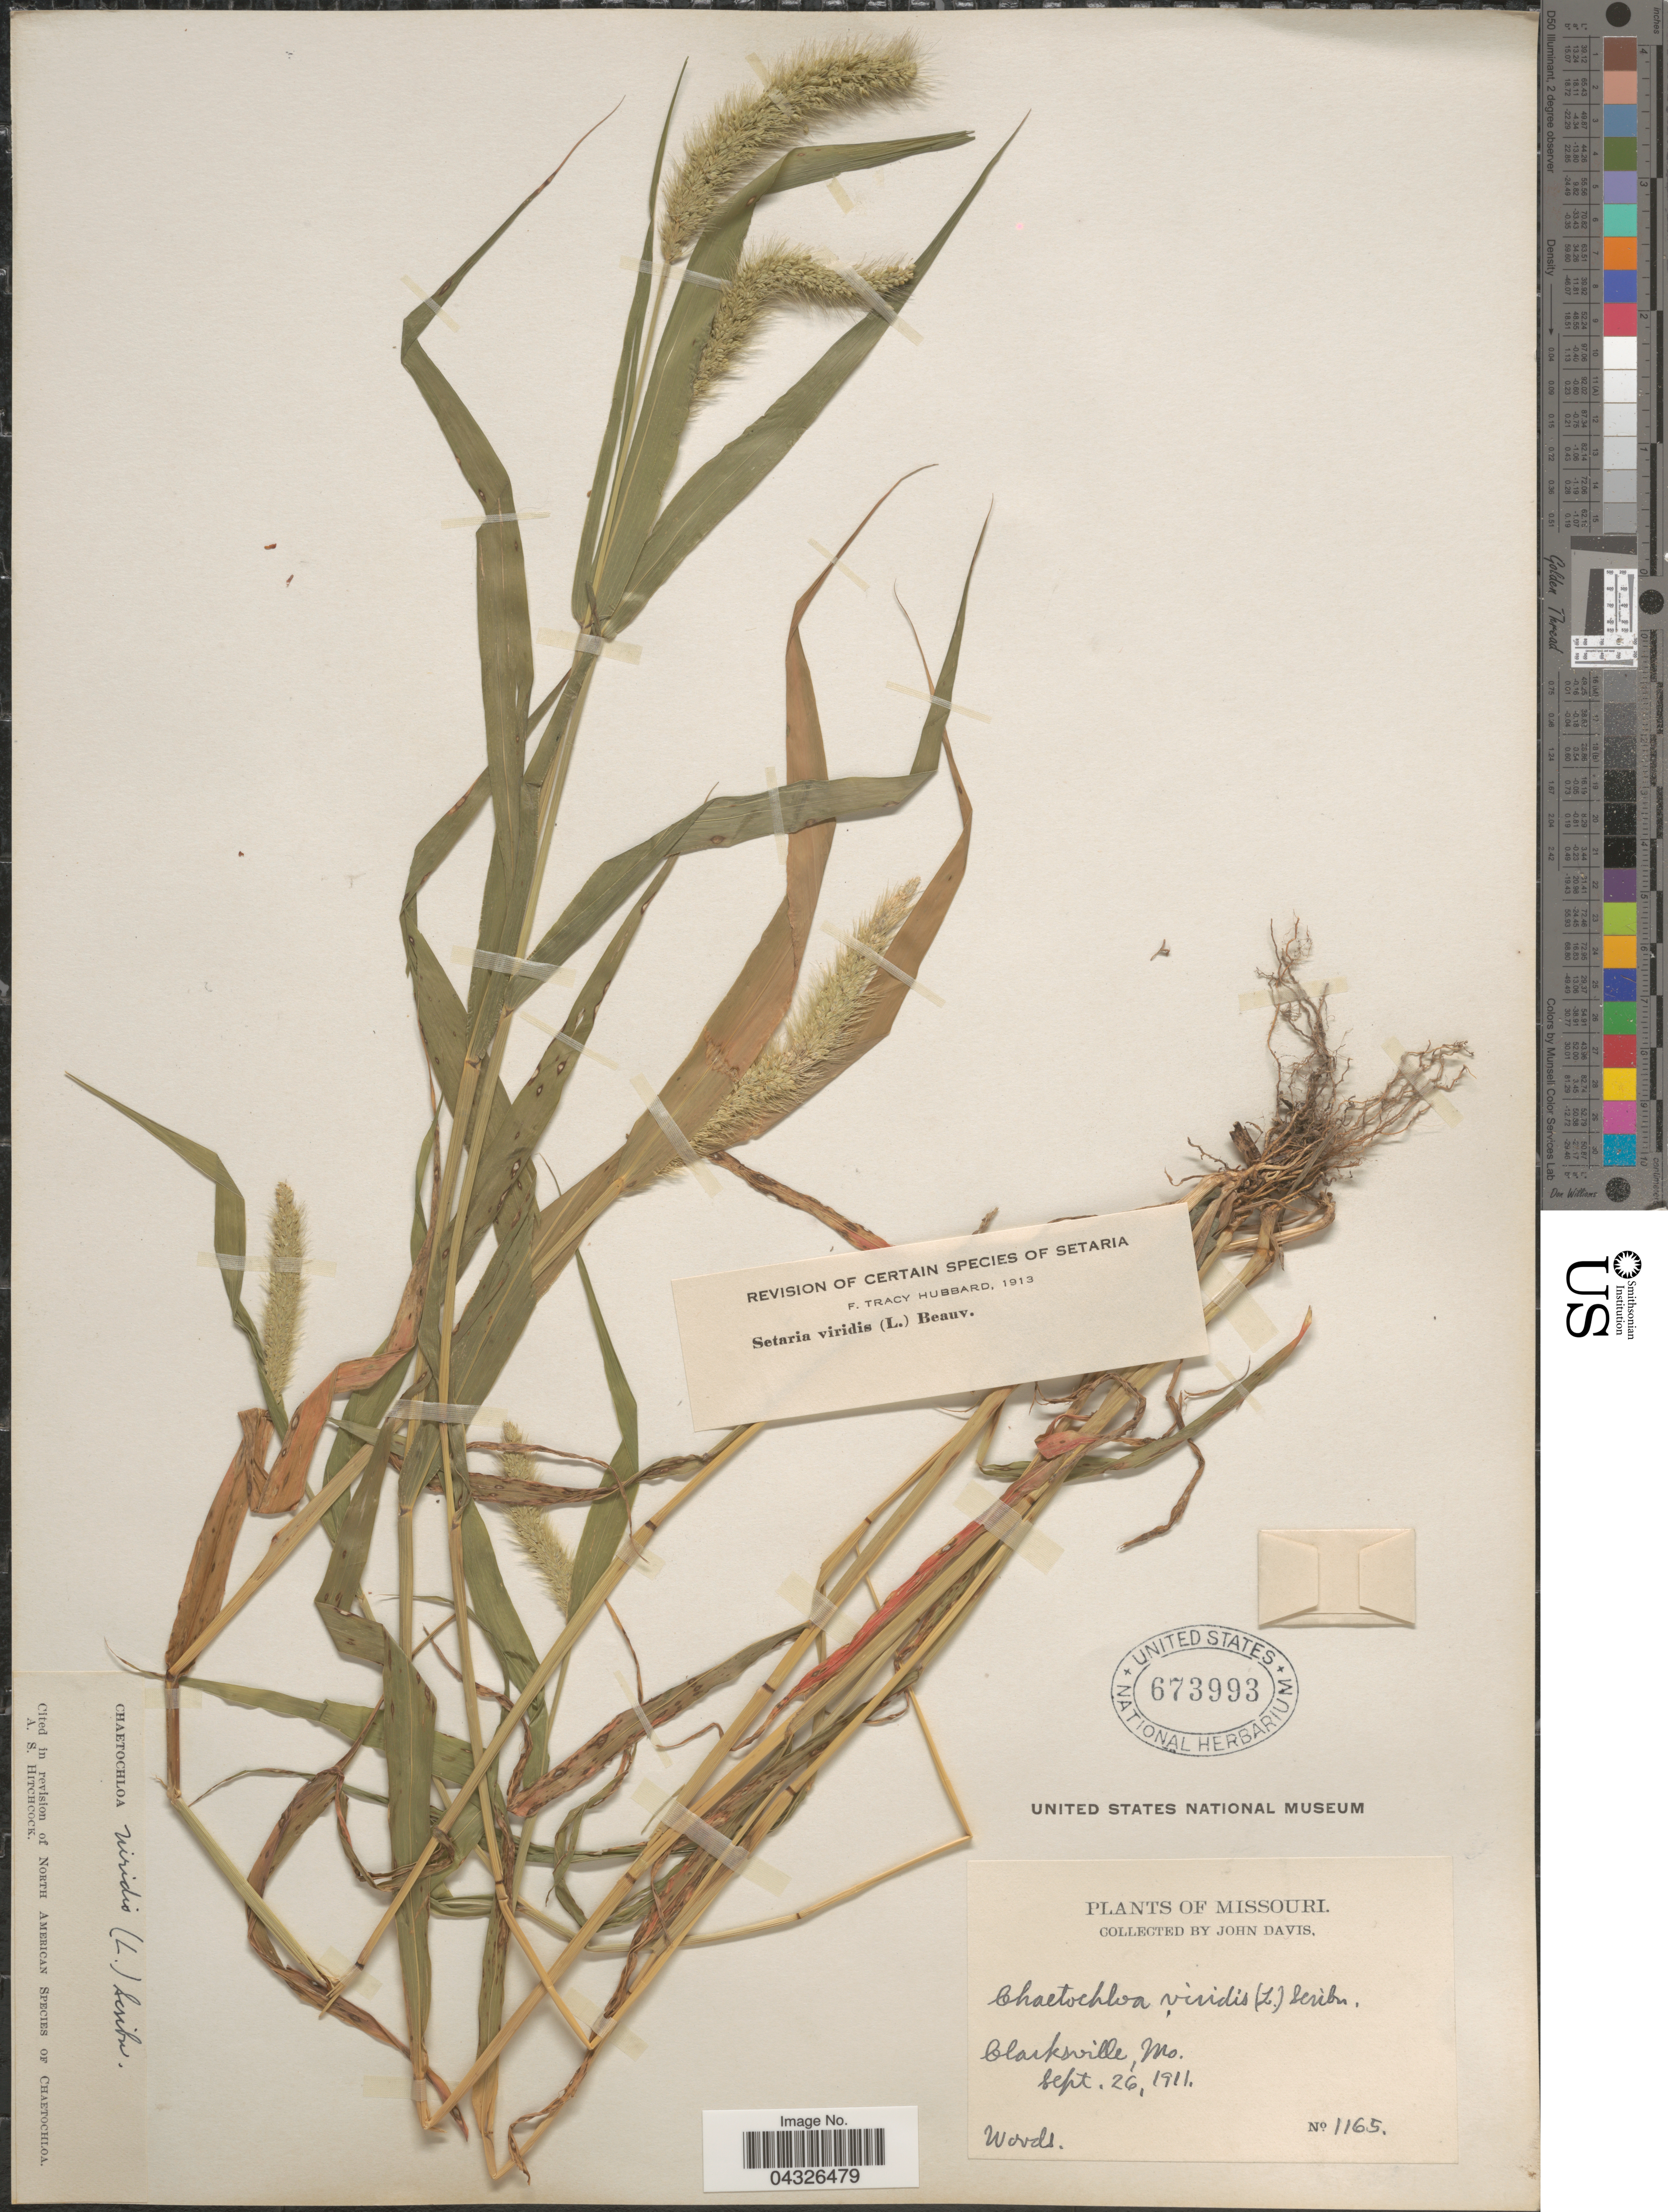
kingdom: Plantae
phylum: Tracheophyta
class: Liliopsida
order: Poales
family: Poaceae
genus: Setaria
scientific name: Setaria viridis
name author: (L.) P. Beauv.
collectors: J. Davis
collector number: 1165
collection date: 1911-09-26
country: United States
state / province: Missouri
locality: Clarksville. Woods.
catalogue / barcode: US 673993